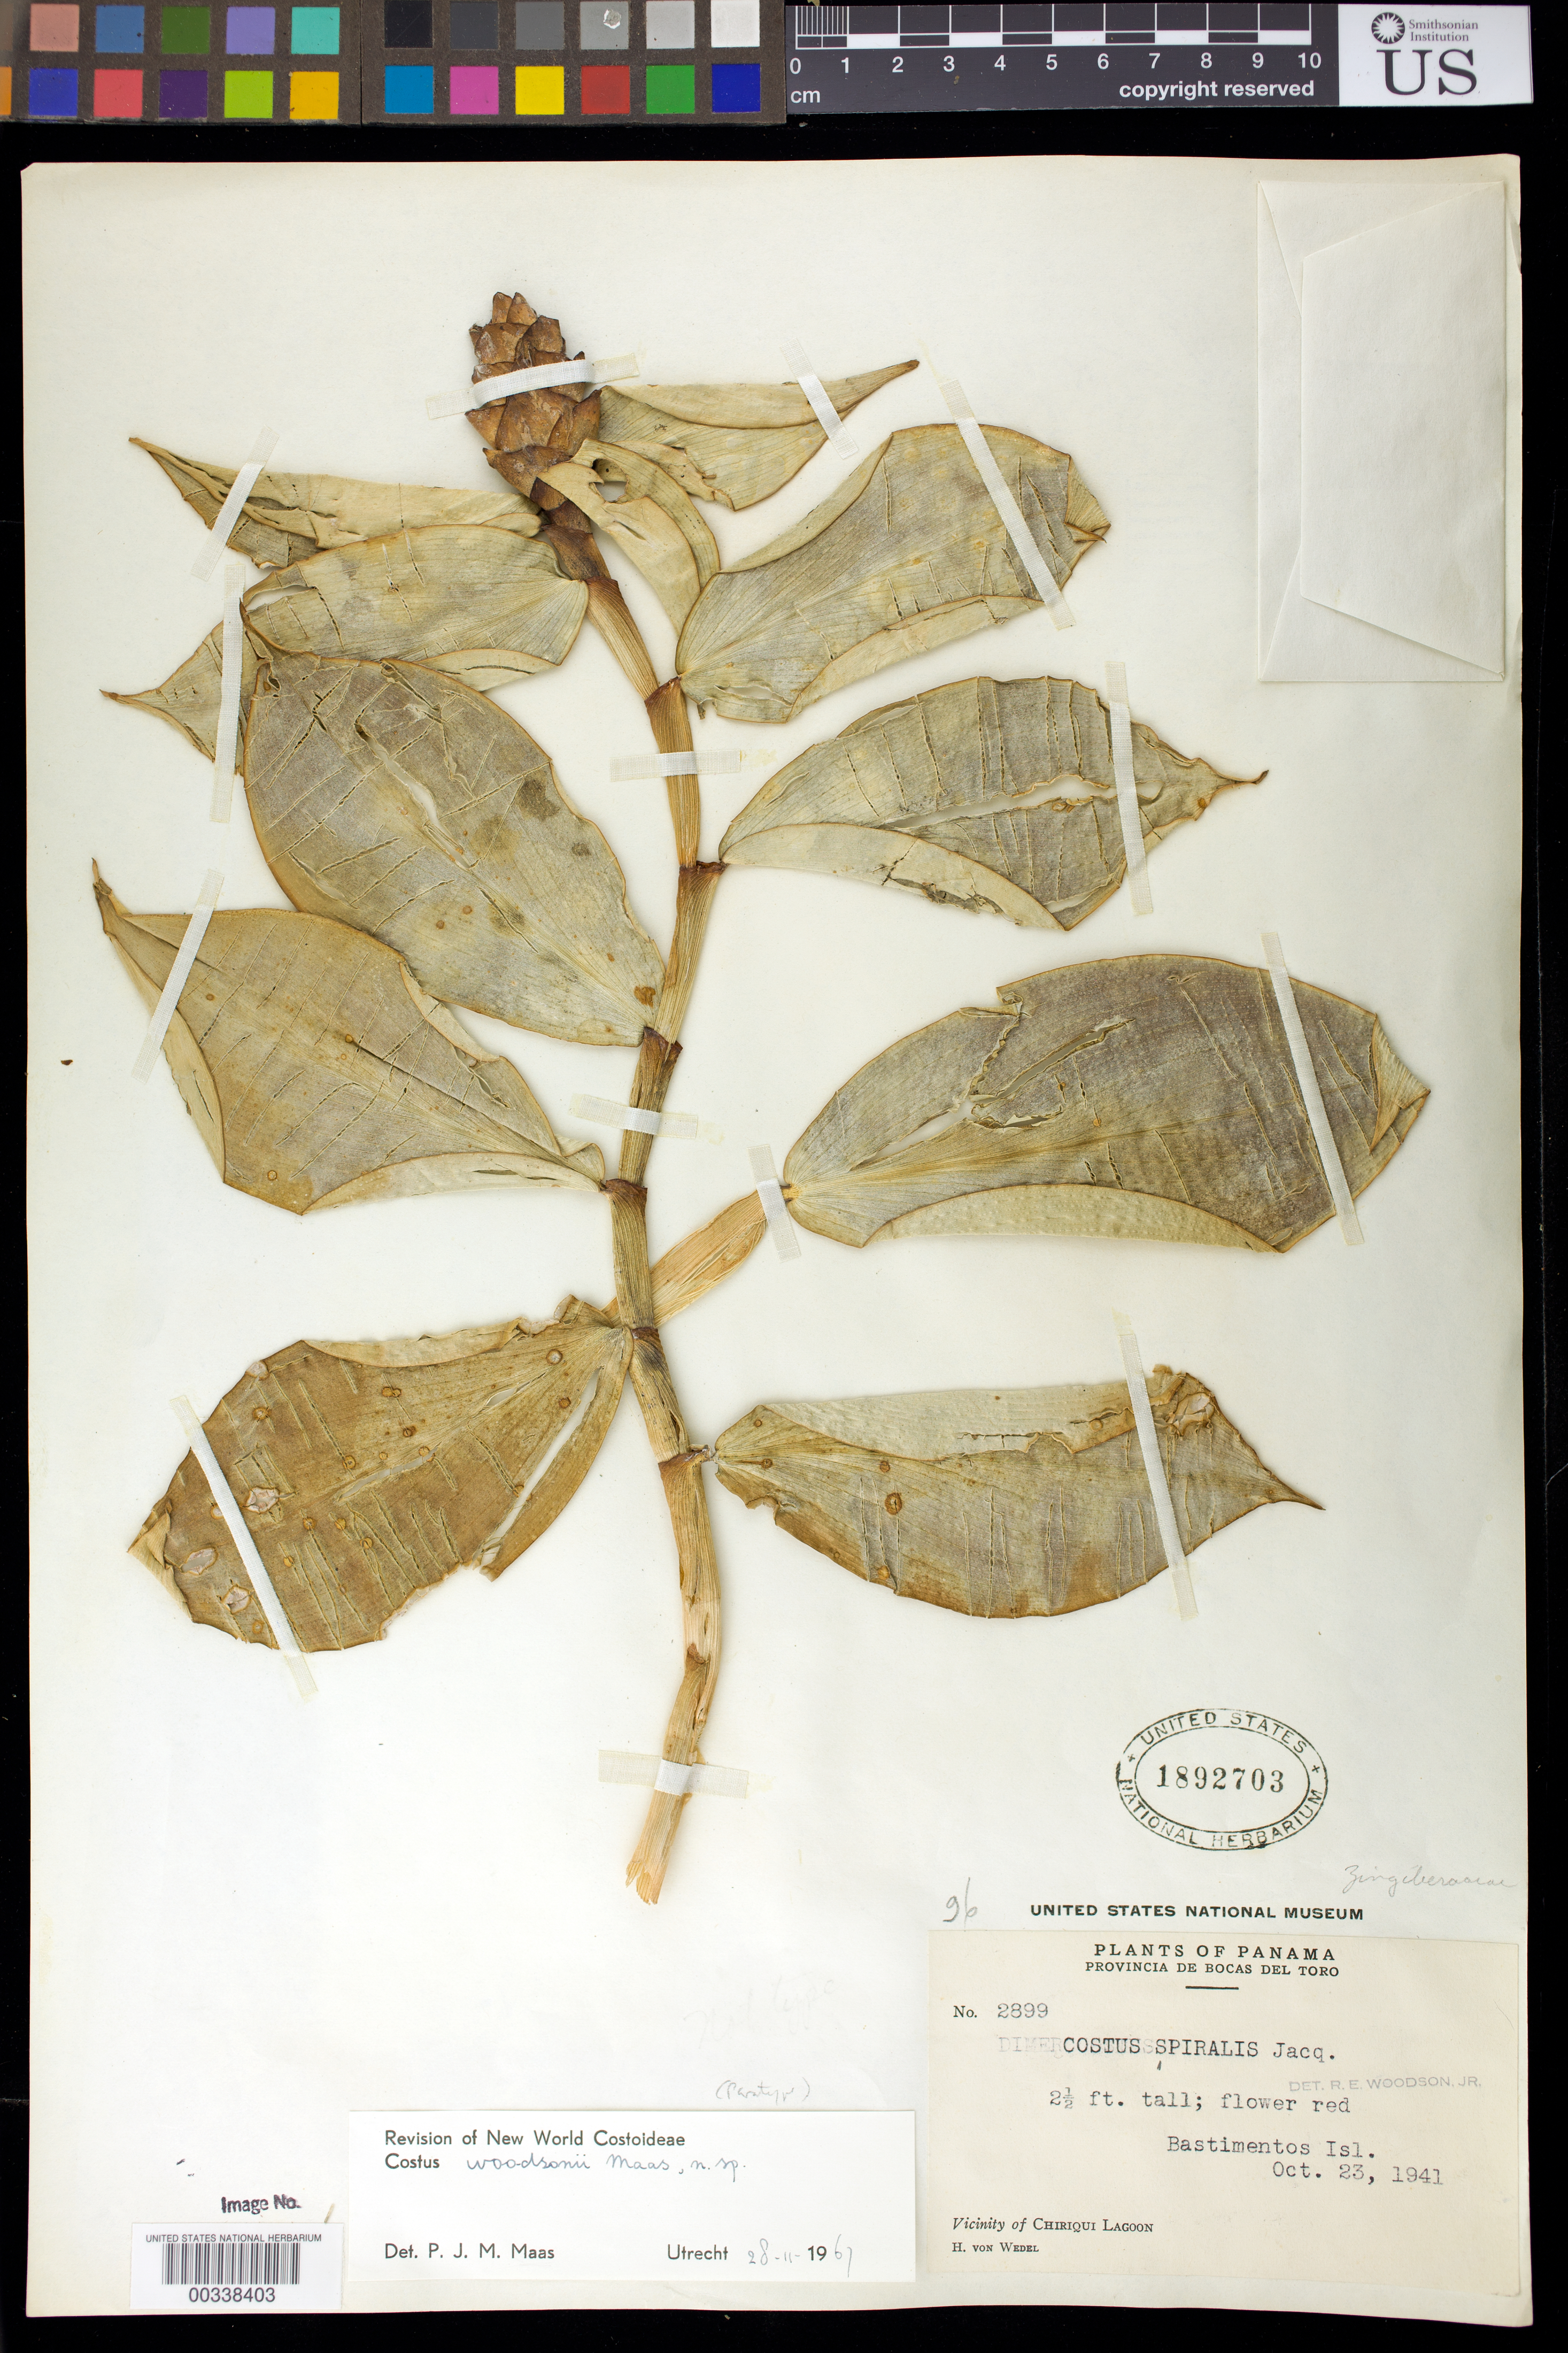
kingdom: Plantae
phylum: Tracheophyta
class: Liliopsida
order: Zingiberales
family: Costaceae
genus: Costus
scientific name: Costus woodsonii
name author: Maas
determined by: Maas, Paul J. M.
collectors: H. von Wedel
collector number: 2899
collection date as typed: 23 Oct 1941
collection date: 1941-10-23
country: Panama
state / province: Bocas del Toro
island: Bastimentos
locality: Bastimentos Isl., vicinity of Chiriquí Lagoon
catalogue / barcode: US 1892703